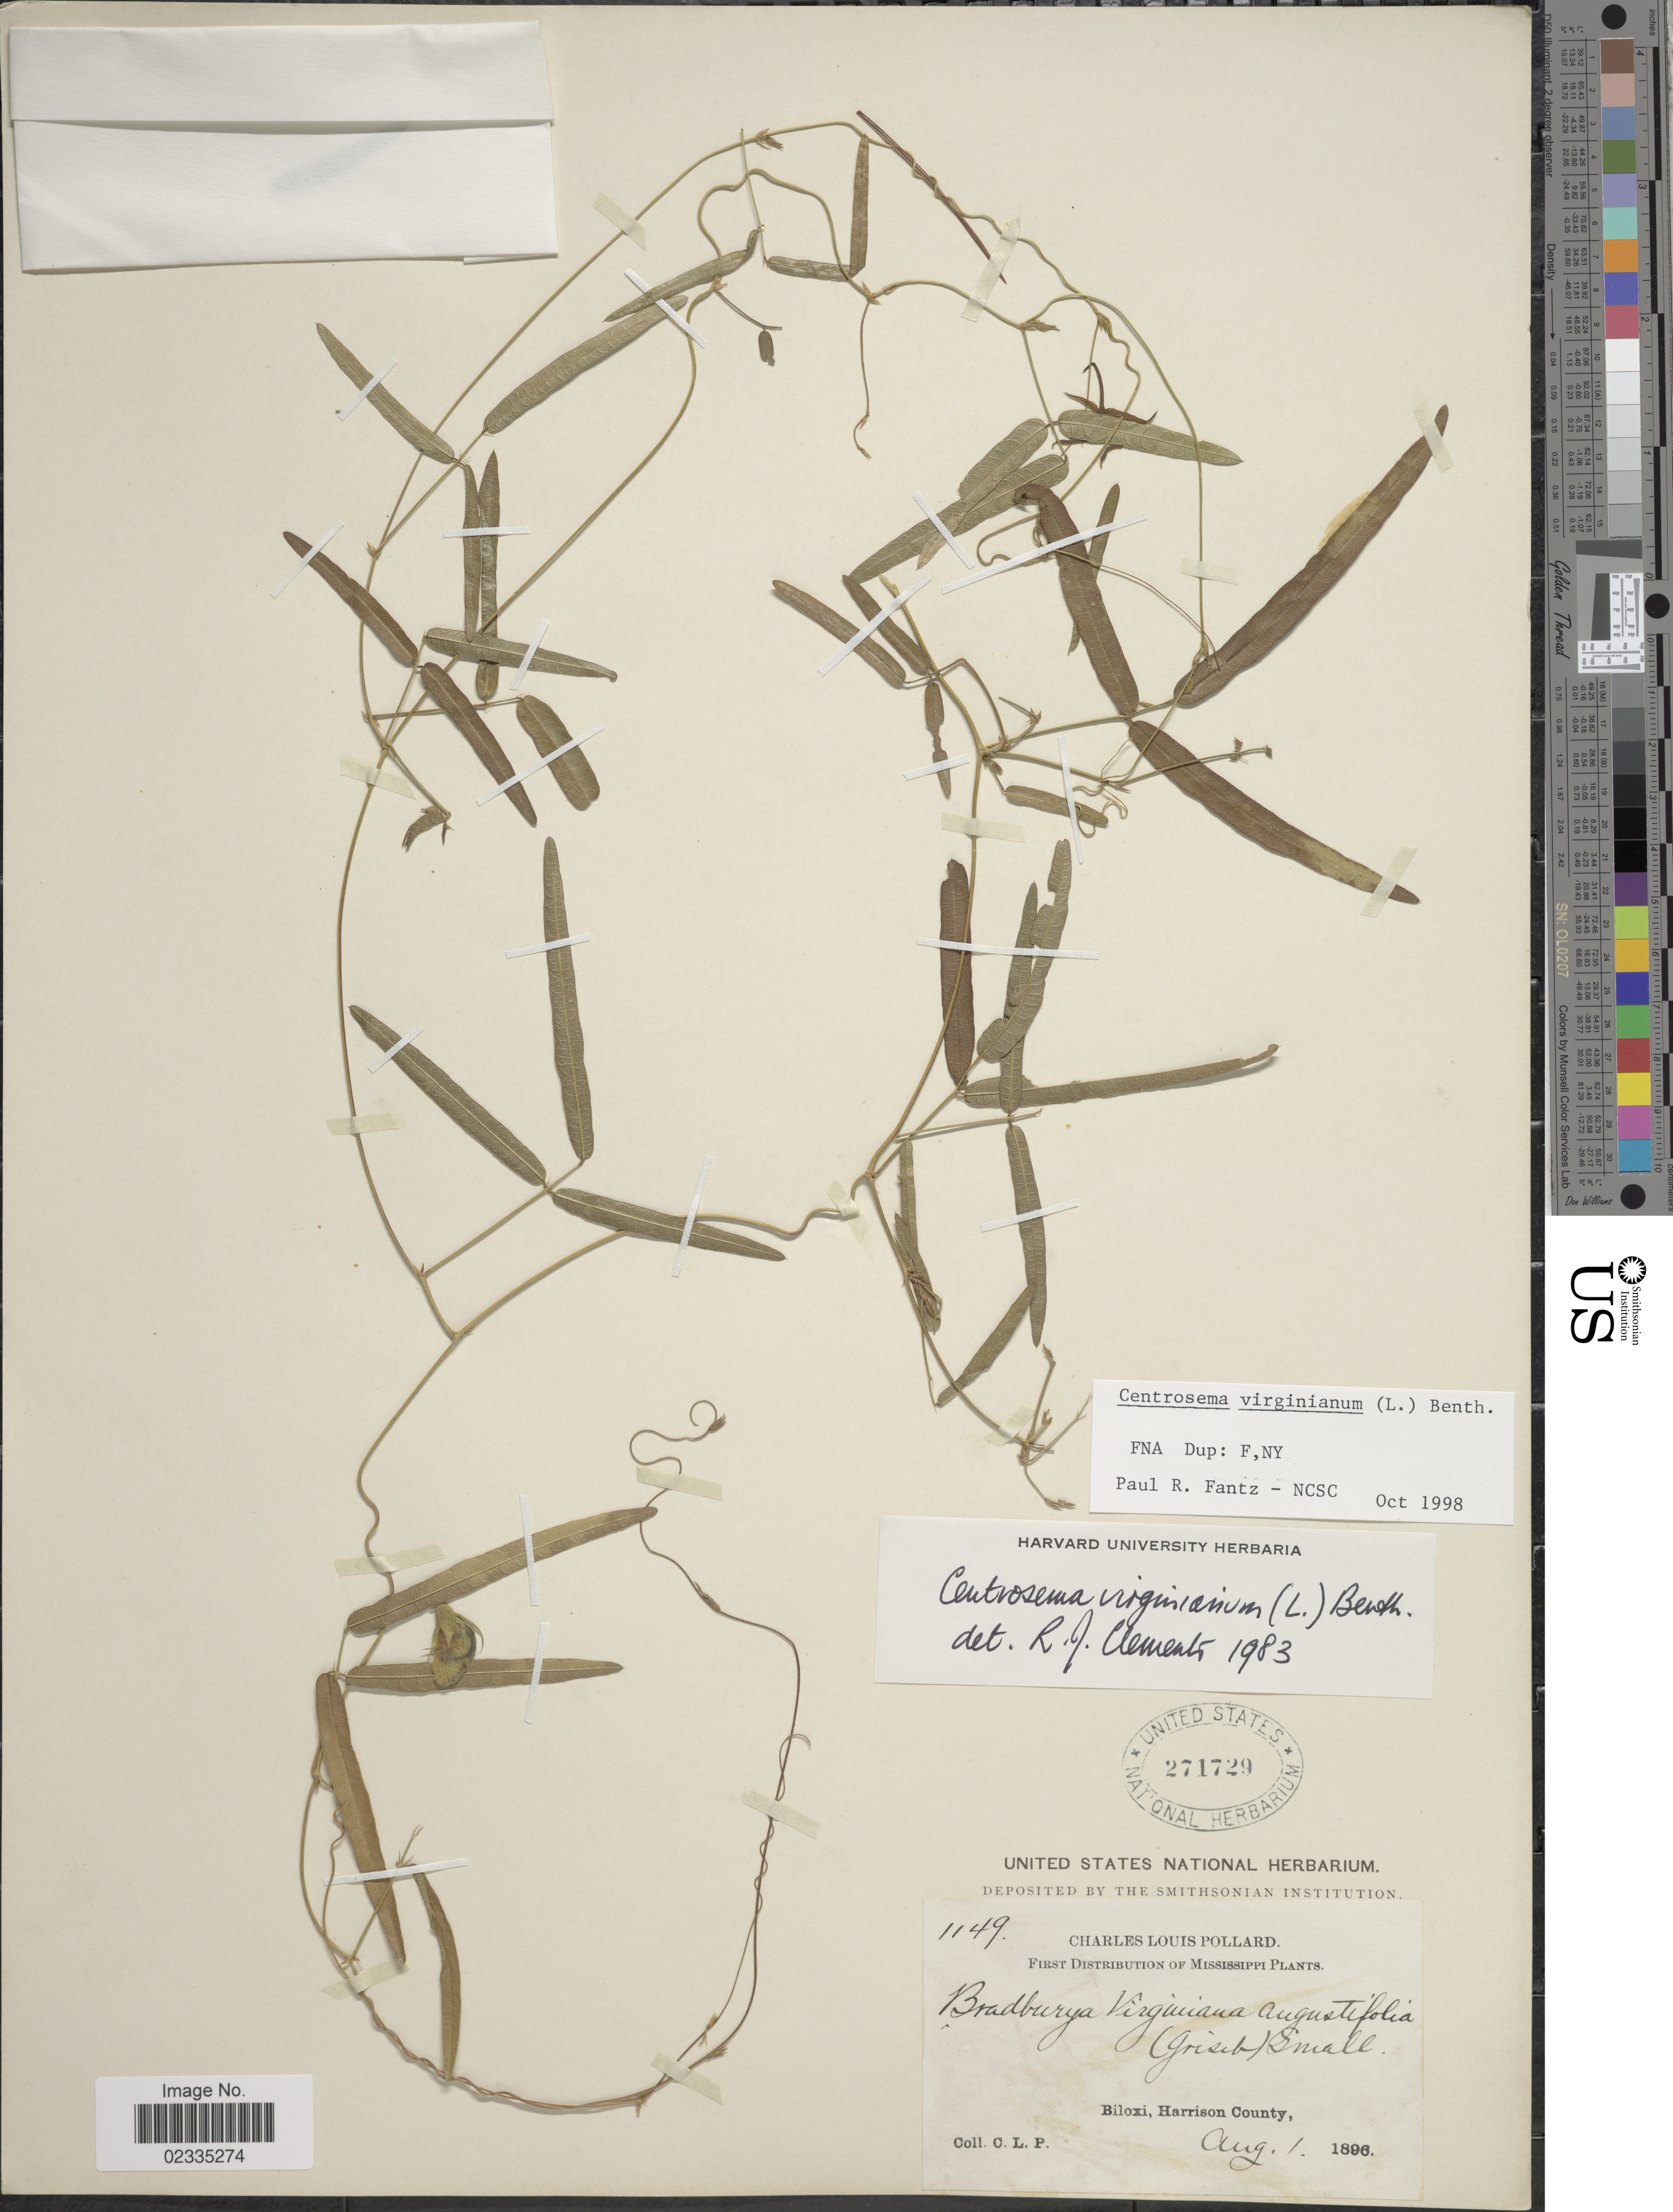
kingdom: Plantae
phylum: Tracheophyta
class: Magnoliopsida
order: Fabales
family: Fabaceae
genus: Centrosema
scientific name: Centrosema virginianum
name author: (L.) Benth.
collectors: C. L. Pollard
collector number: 1149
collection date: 1896-08-01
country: United States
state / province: Mississippi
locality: Biloxi, Harrison County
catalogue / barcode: US 271729